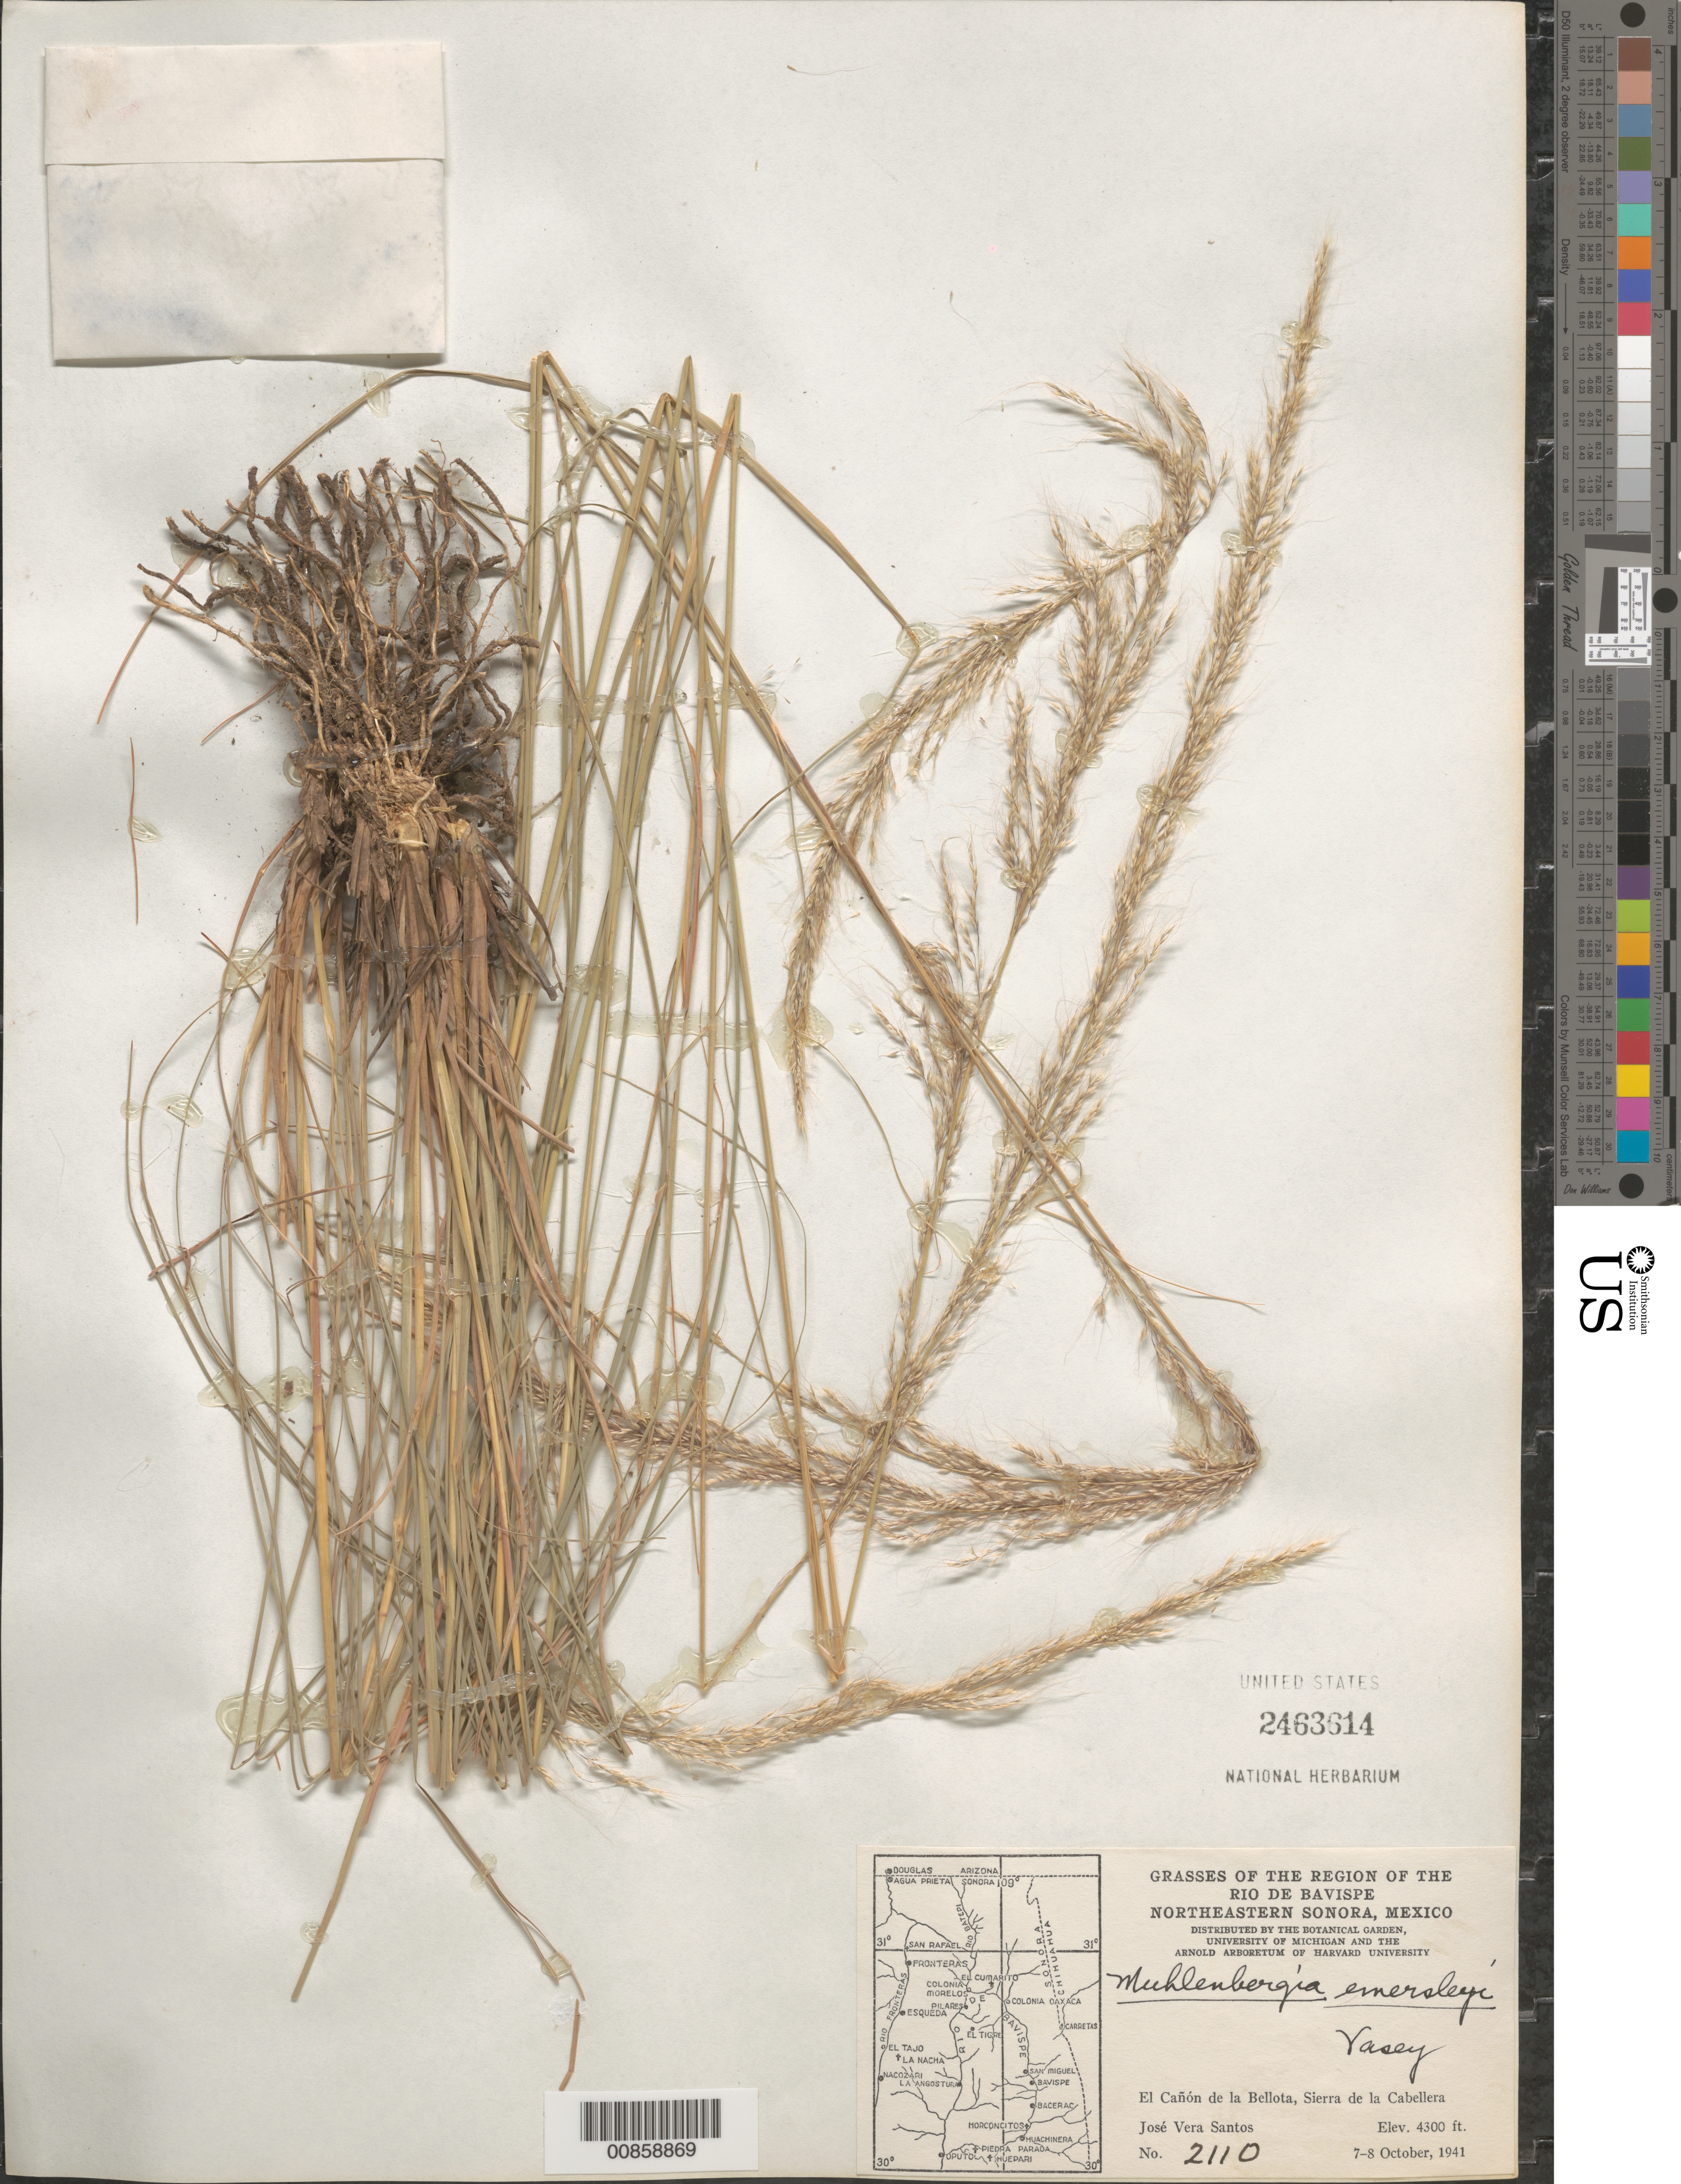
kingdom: Plantae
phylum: Tracheophyta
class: Liliopsida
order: Poales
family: Poaceae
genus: Muhlenbergia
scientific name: Muhlenbergia emersleyi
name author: Vasey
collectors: J. Vera Santos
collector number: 2110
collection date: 1941-10-07/1941-10-08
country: Mexico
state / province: Sonora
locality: The Region of the Rio de Bavispe. Northeastern Sonora. El Cañón de la Bellota, Sierra de la Cabellera.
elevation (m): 1311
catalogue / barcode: US 2463614